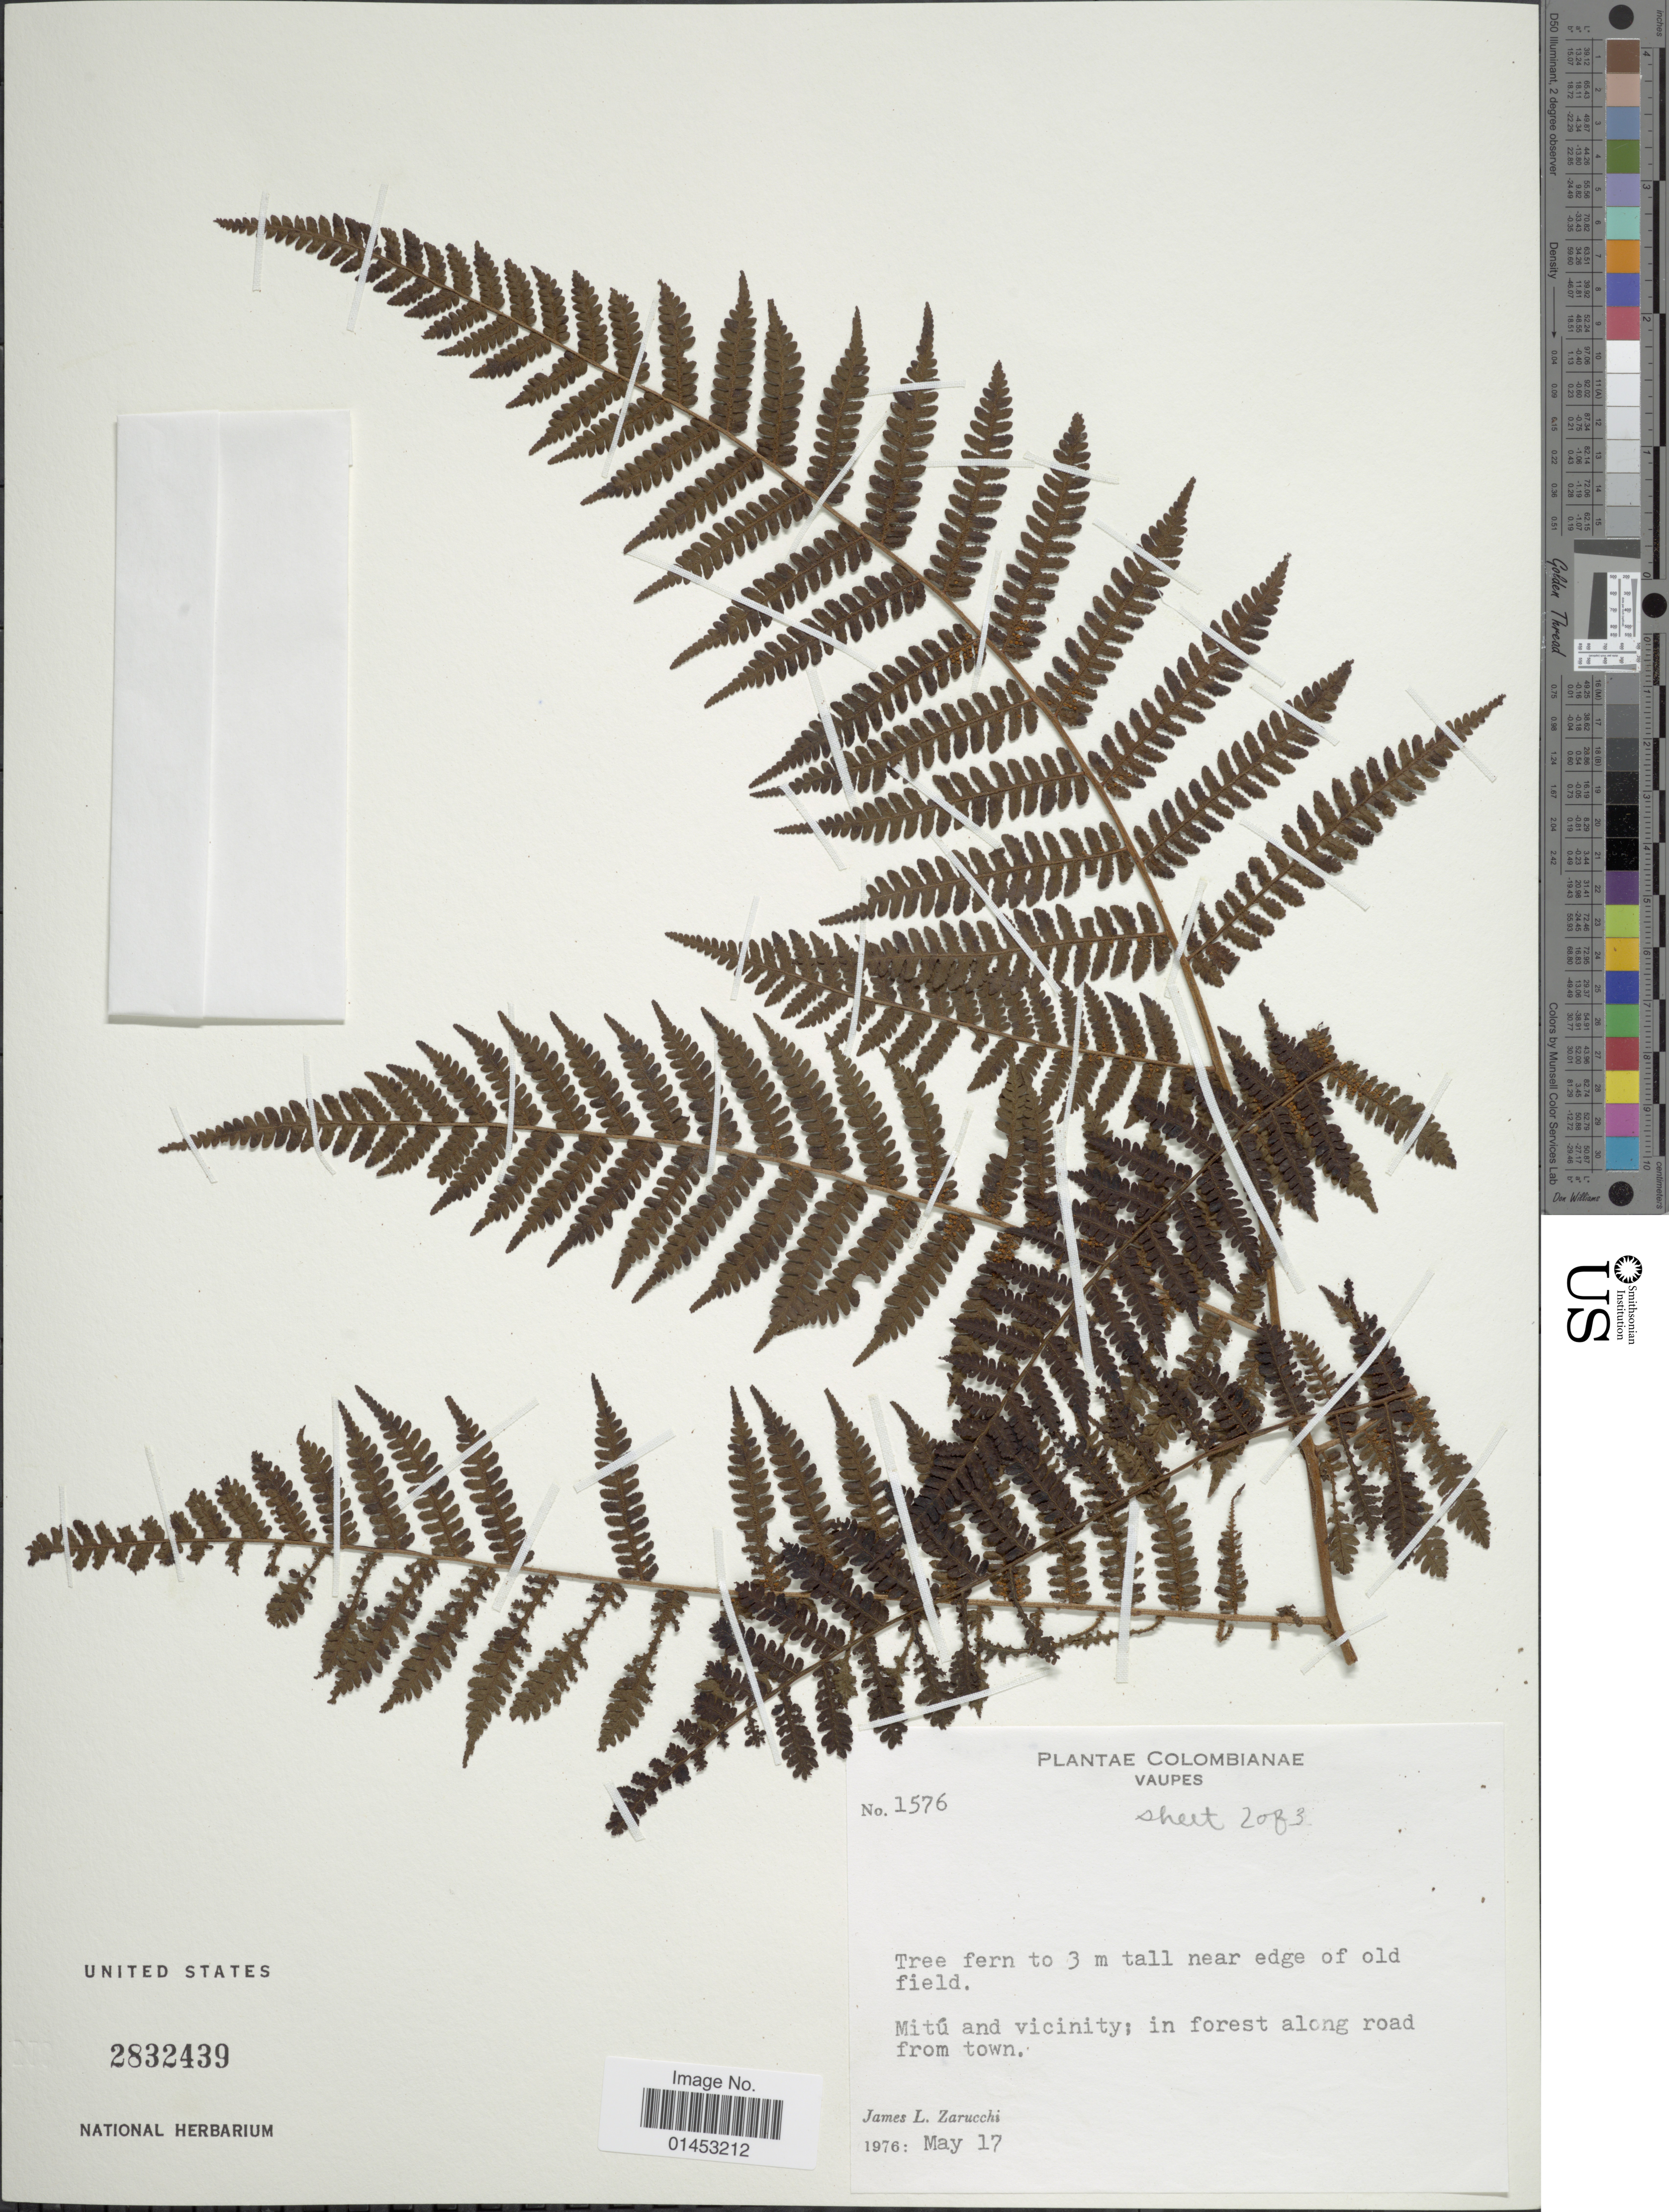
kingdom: Plantae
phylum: Tracheophyta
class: Polypodiopsida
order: Cyatheales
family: Cyatheaceae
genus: Cyathea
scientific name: Cyathea sp.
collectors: J. L. Zarucchi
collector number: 1576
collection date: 1976-05-17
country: Colombia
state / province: Vaupés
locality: Mitú and vicinity; in forest along road from town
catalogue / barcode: US 2832439